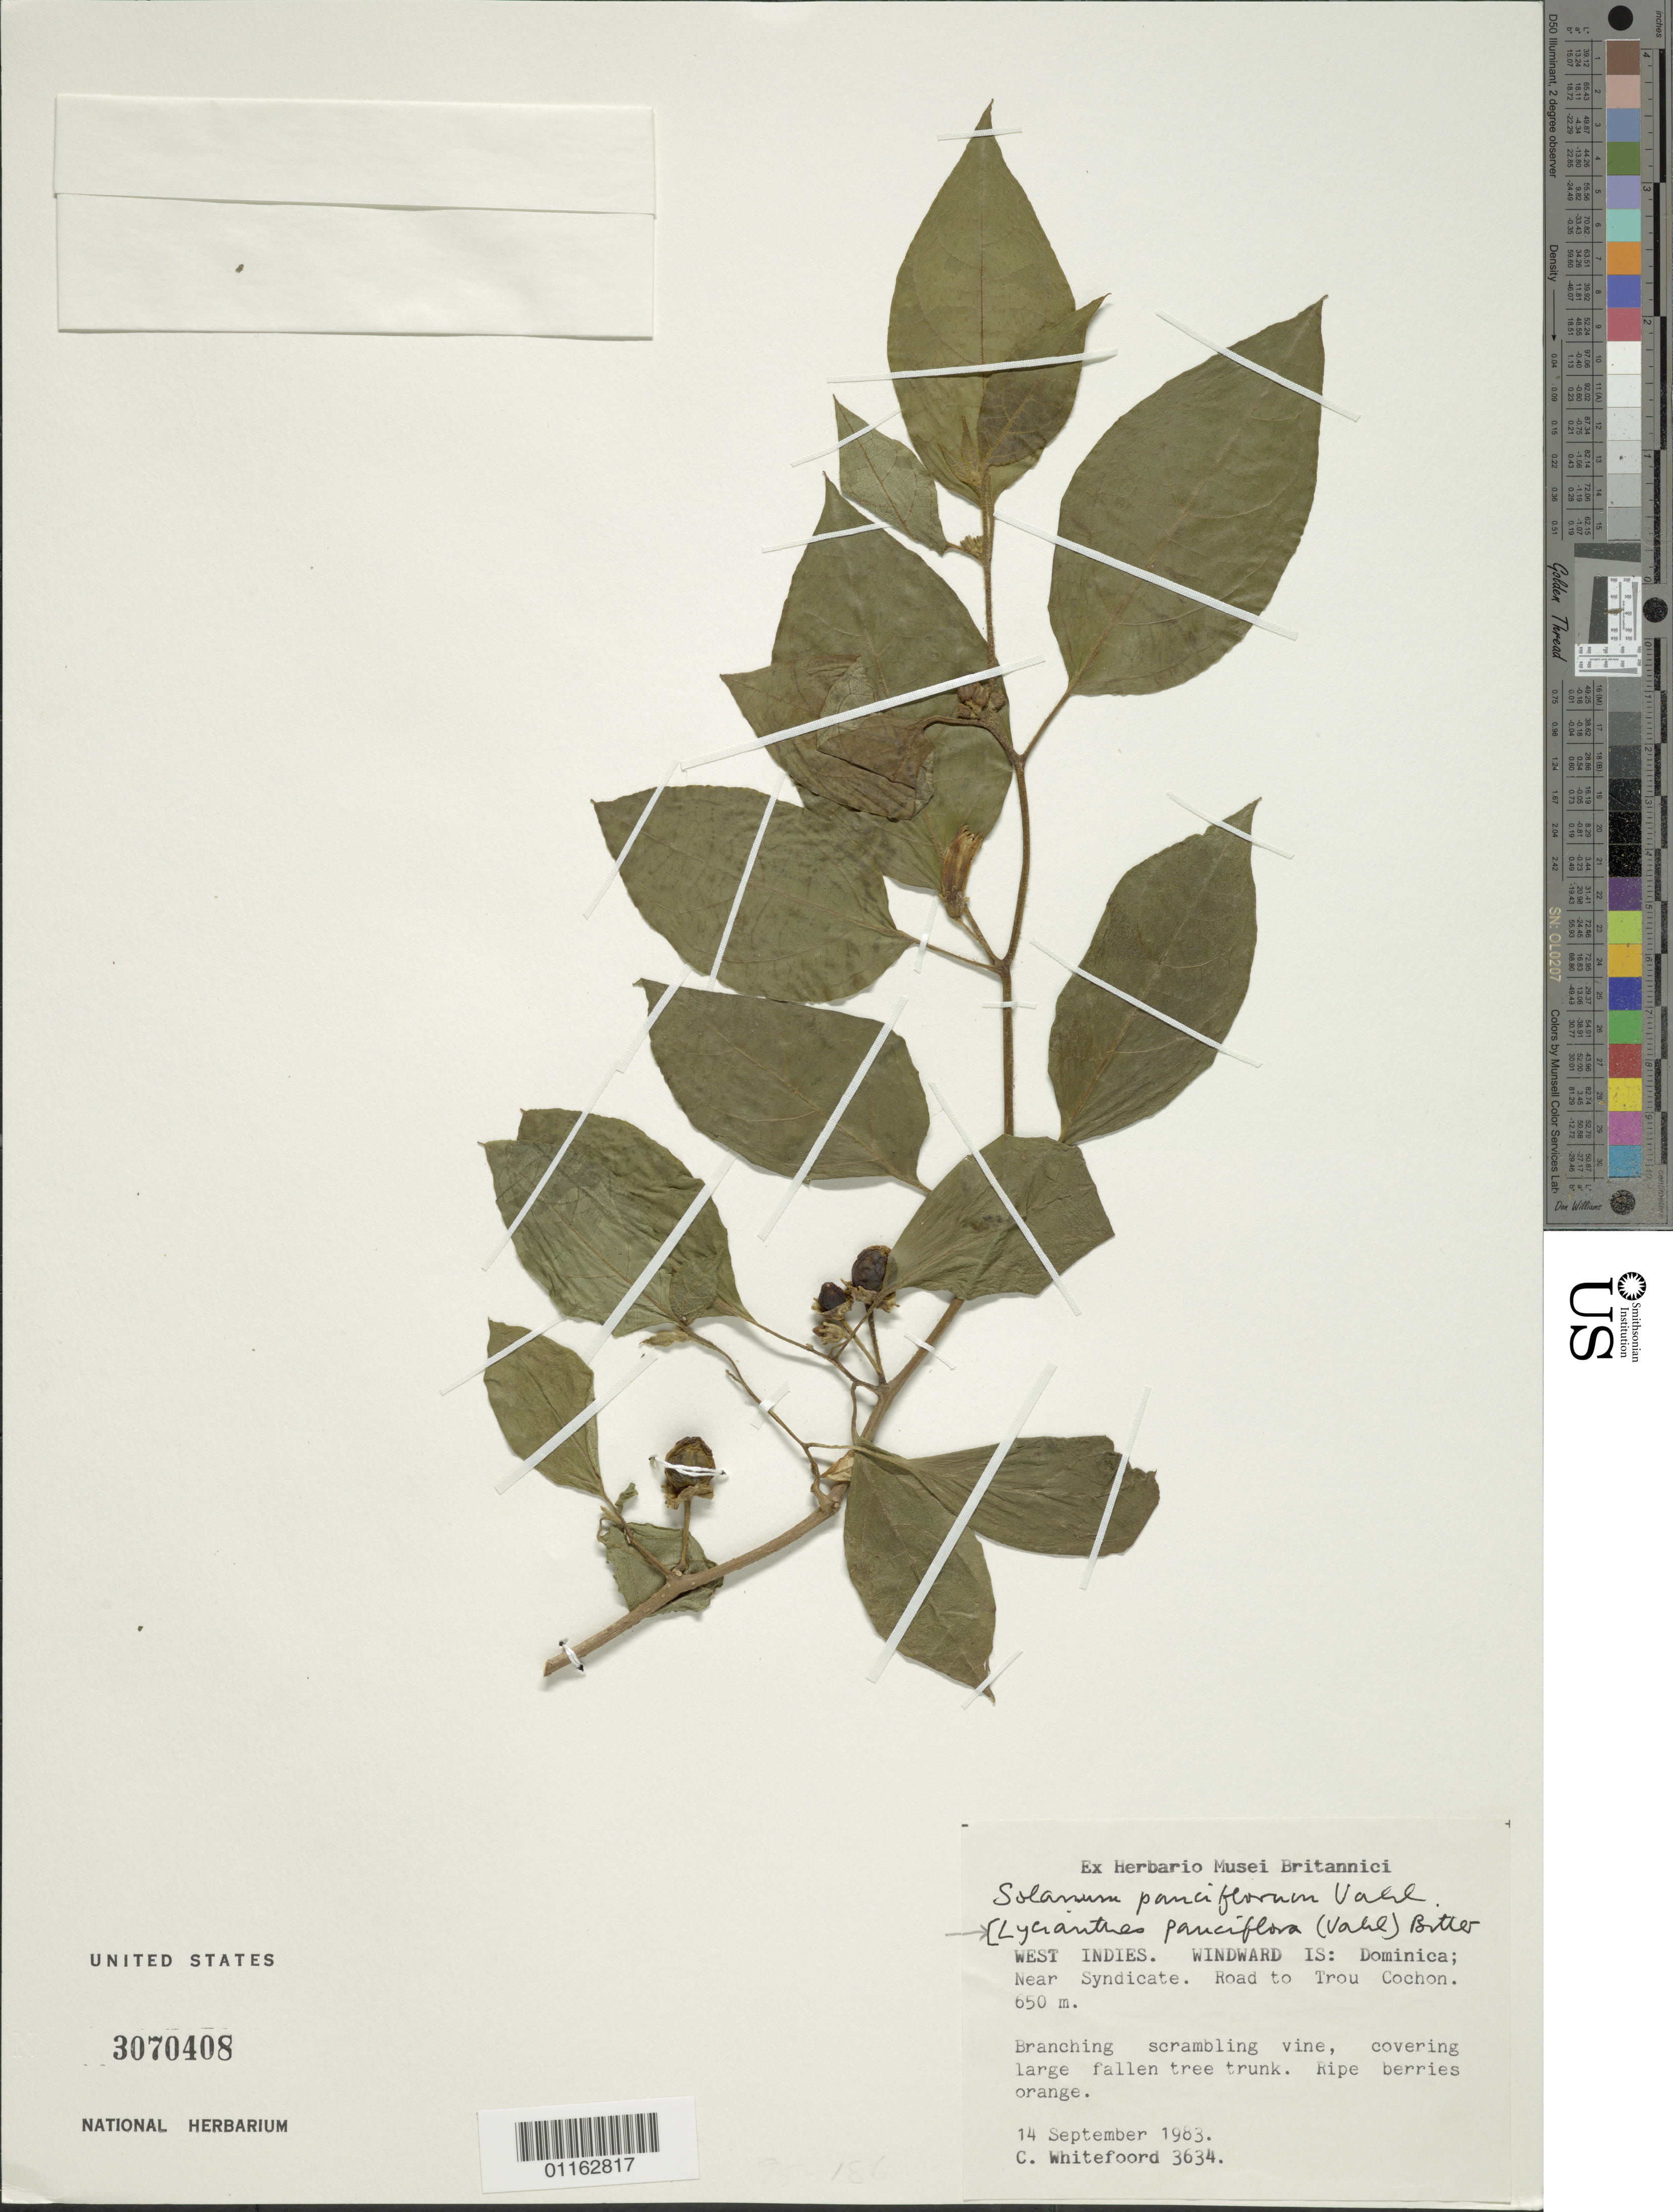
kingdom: Plantae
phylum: Tracheophyta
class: Magnoliopsida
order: Solanales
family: Solanaceae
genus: Lycianthes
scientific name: Lycianthes pauciflora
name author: (Vahl) Bitter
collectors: C. Whitefoord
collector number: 3634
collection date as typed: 14 Sep 1983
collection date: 1983-09-14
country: Dominica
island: Dominica I.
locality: Near Syndicate. Road to Trou Cochon; covering large fallen tree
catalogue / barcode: US 3070408